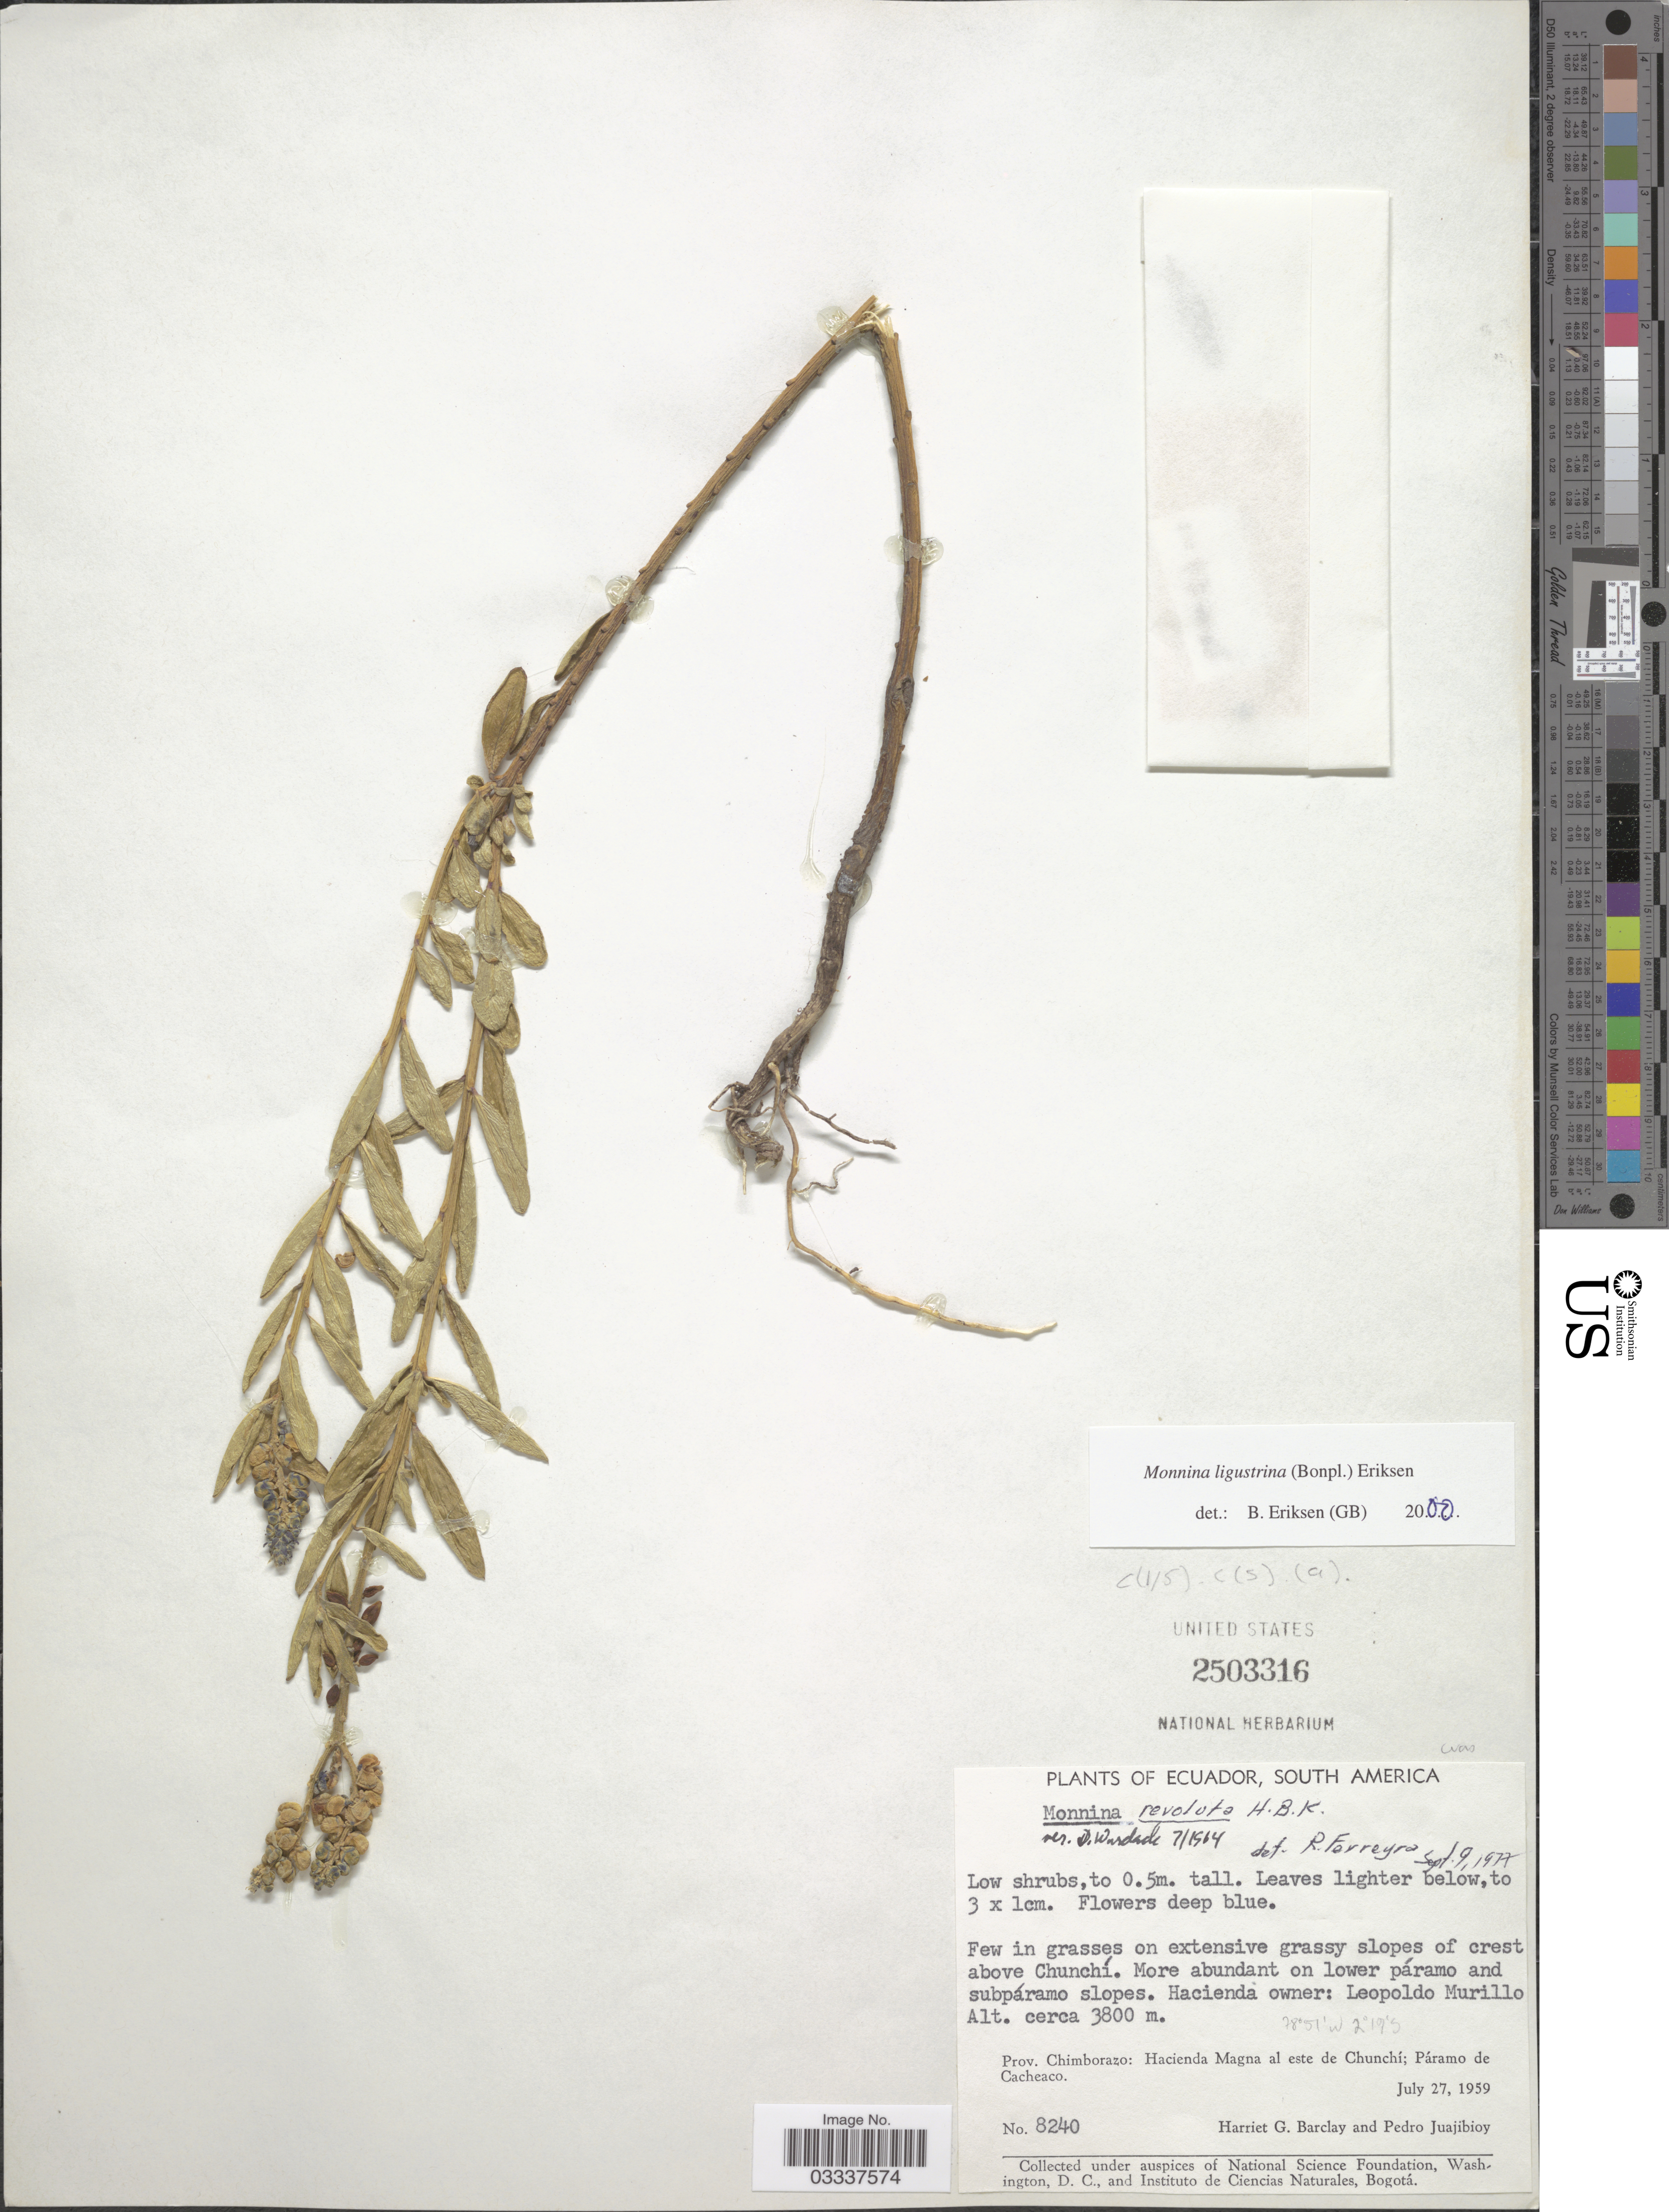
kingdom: Plantae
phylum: Tracheophyta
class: Magnoliopsida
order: Fabales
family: Polygalaceae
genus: Monnina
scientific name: Monnina ligustrifolia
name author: Kunth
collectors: H. G. Barclay & P. Juajibioy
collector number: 8240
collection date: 1959-07-27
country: Ecuador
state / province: Chimborazo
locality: Hacienda owner: Leopoldo Murillo, Hacienda Magna al este de Chunchí; Páramo de Cacheaco.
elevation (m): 3800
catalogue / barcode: US 2503316